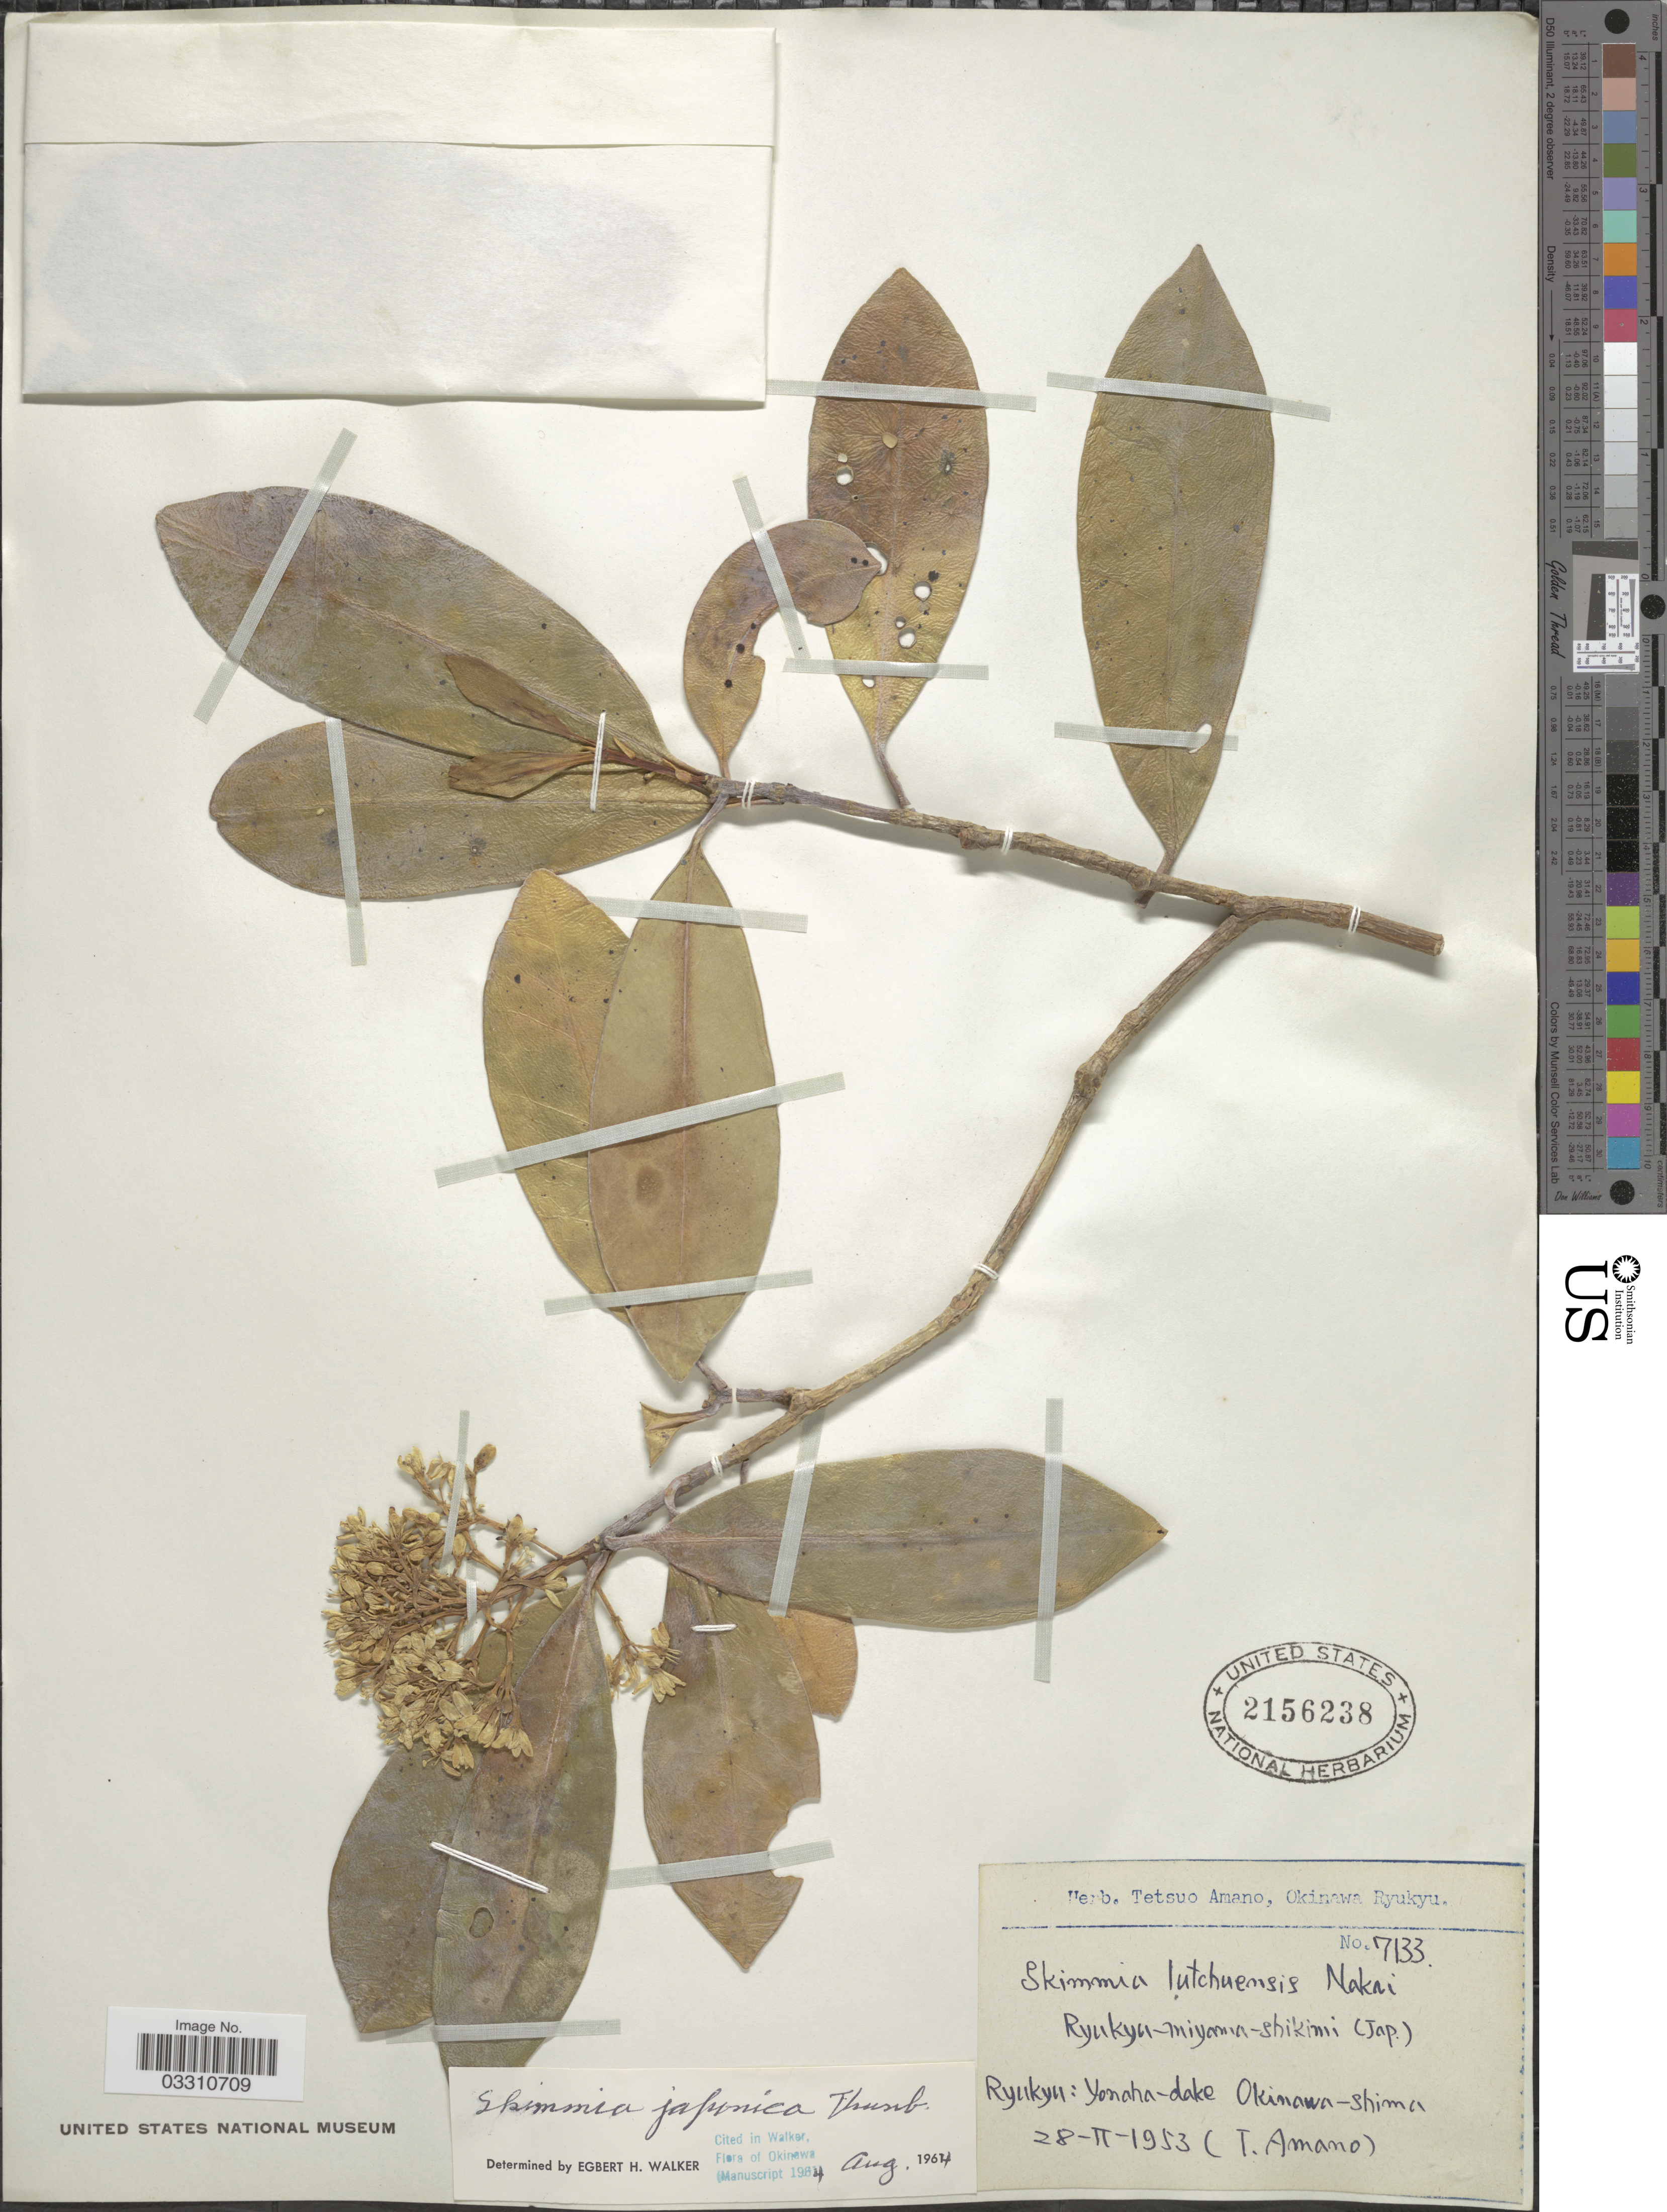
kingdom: Plantae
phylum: Tracheophyta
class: Magnoliopsida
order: Sapindales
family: Rutaceae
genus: Skimmia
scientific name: Skimmia japonica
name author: Thunb.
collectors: T. Amano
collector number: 7133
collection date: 1953-02-28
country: Japan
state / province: Okinawa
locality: Ryukyu: Yonaha-dake Okinawa-shima.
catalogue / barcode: US 2156238